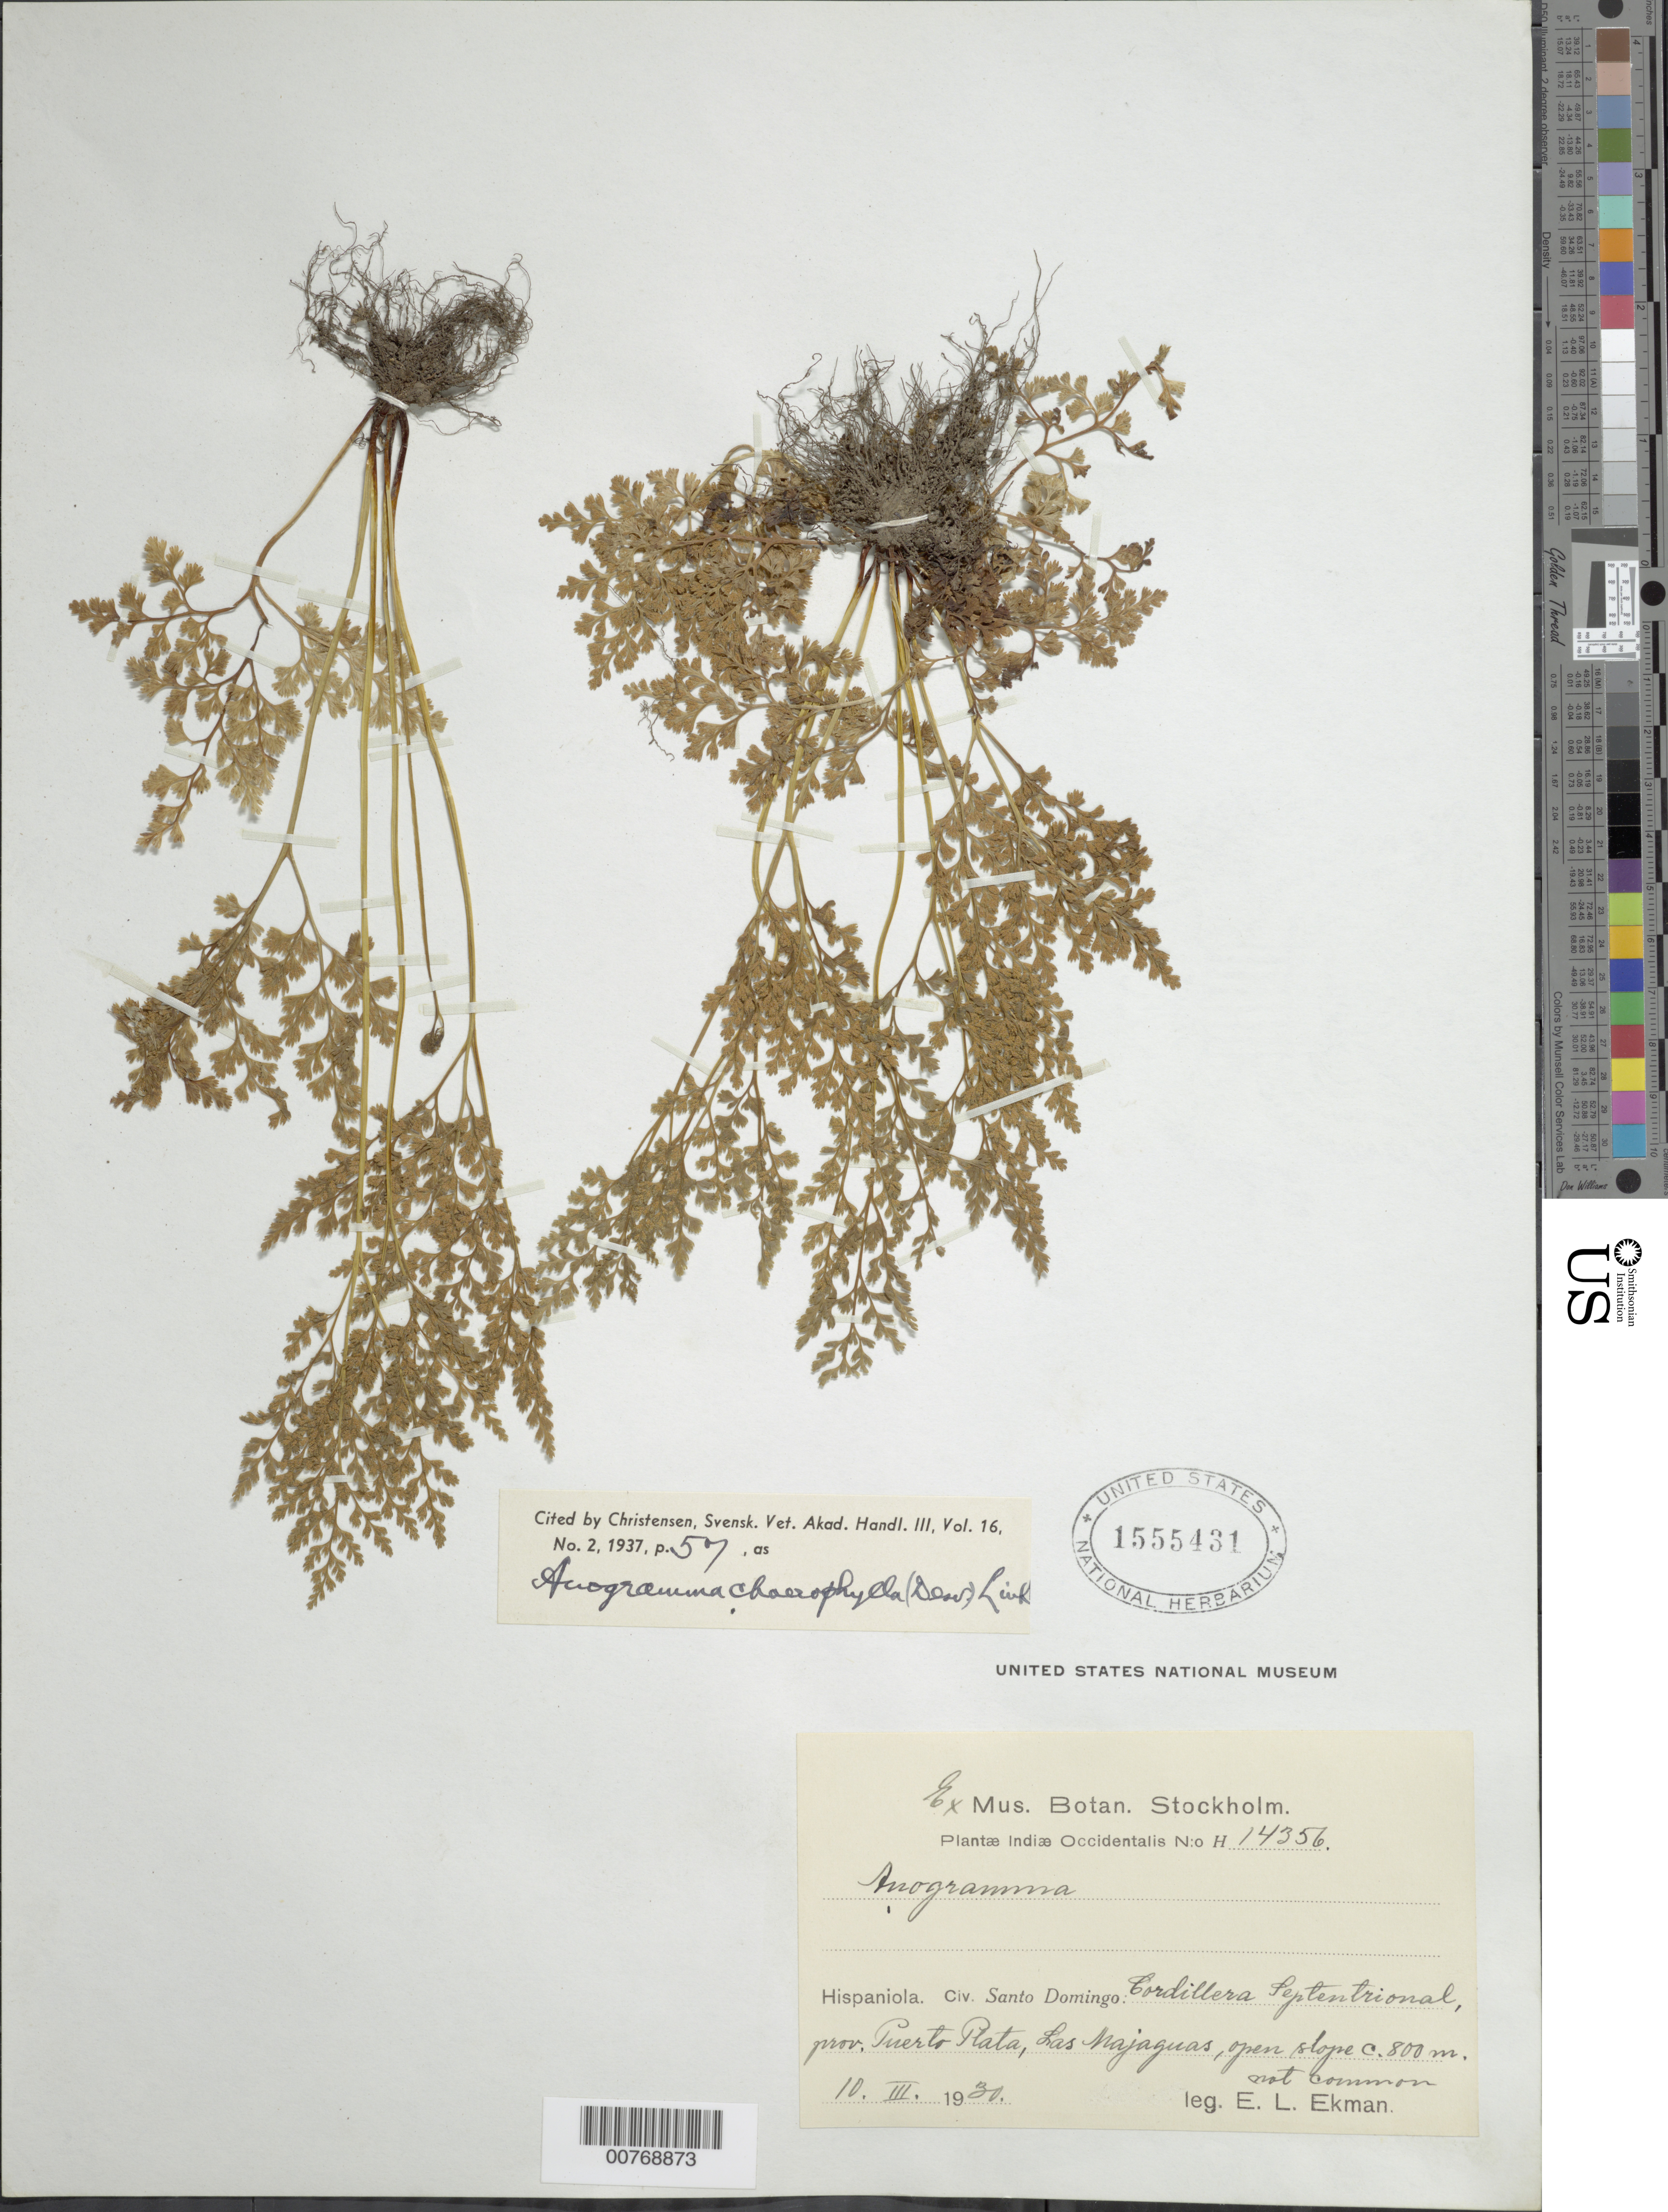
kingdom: Plantae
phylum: Tracheophyta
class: Polypodiopsida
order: Polypodiales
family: Pteridaceae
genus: Anogramma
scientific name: Anogramma chaerophylla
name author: (Desv.) Link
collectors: E. L. Ekman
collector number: H 14356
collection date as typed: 10 Mar 1930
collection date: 1930-03-10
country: Dominican Republic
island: Hispaniola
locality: Santo Domingo, Cordillera Septentrional, Provincia Puerto Plata, Las Majaguas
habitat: Open slopes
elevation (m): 800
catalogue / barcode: US 1555431